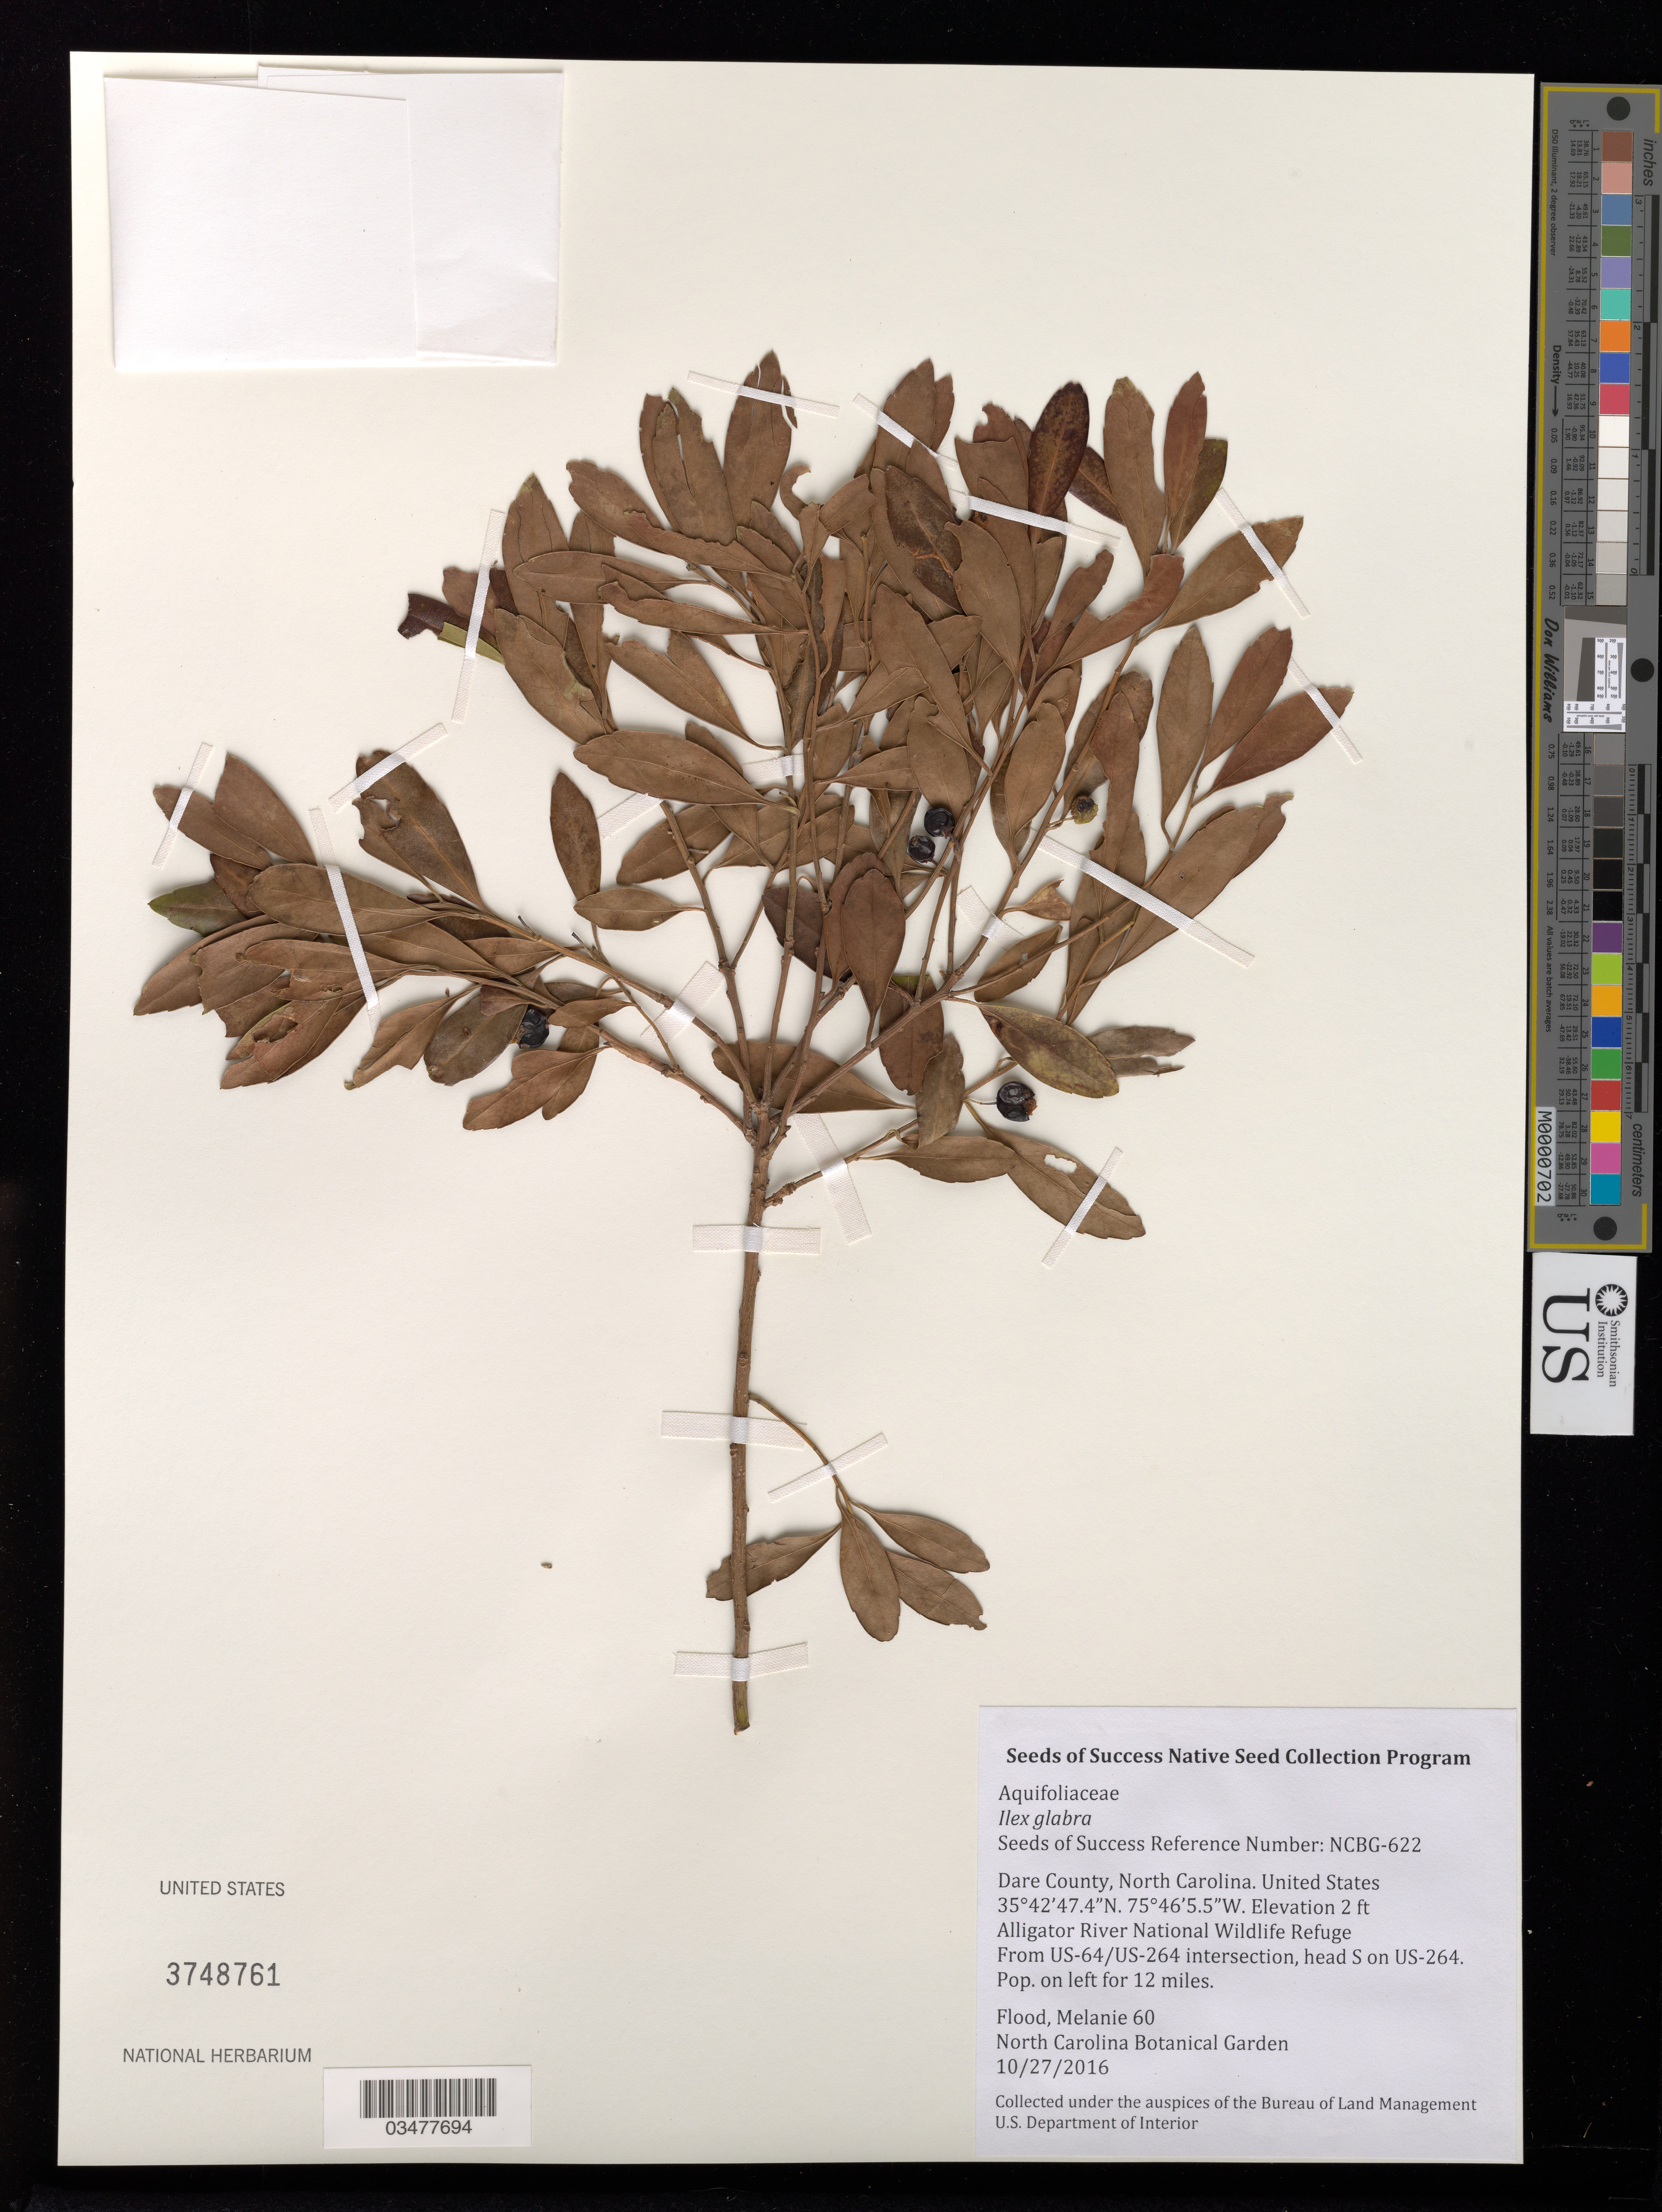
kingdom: Plantae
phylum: Tracheophyta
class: Magnoliopsida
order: Aquifoliales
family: Aquifoliaceae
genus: Ilex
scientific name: Ilex glabra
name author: (L.) A. Gray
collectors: M. Flood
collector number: NCBG-622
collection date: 2016-10-27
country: United States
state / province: North Carolina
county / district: Dare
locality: Alligator River National Wildlife Refuge, US-264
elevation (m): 1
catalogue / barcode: US 3748761